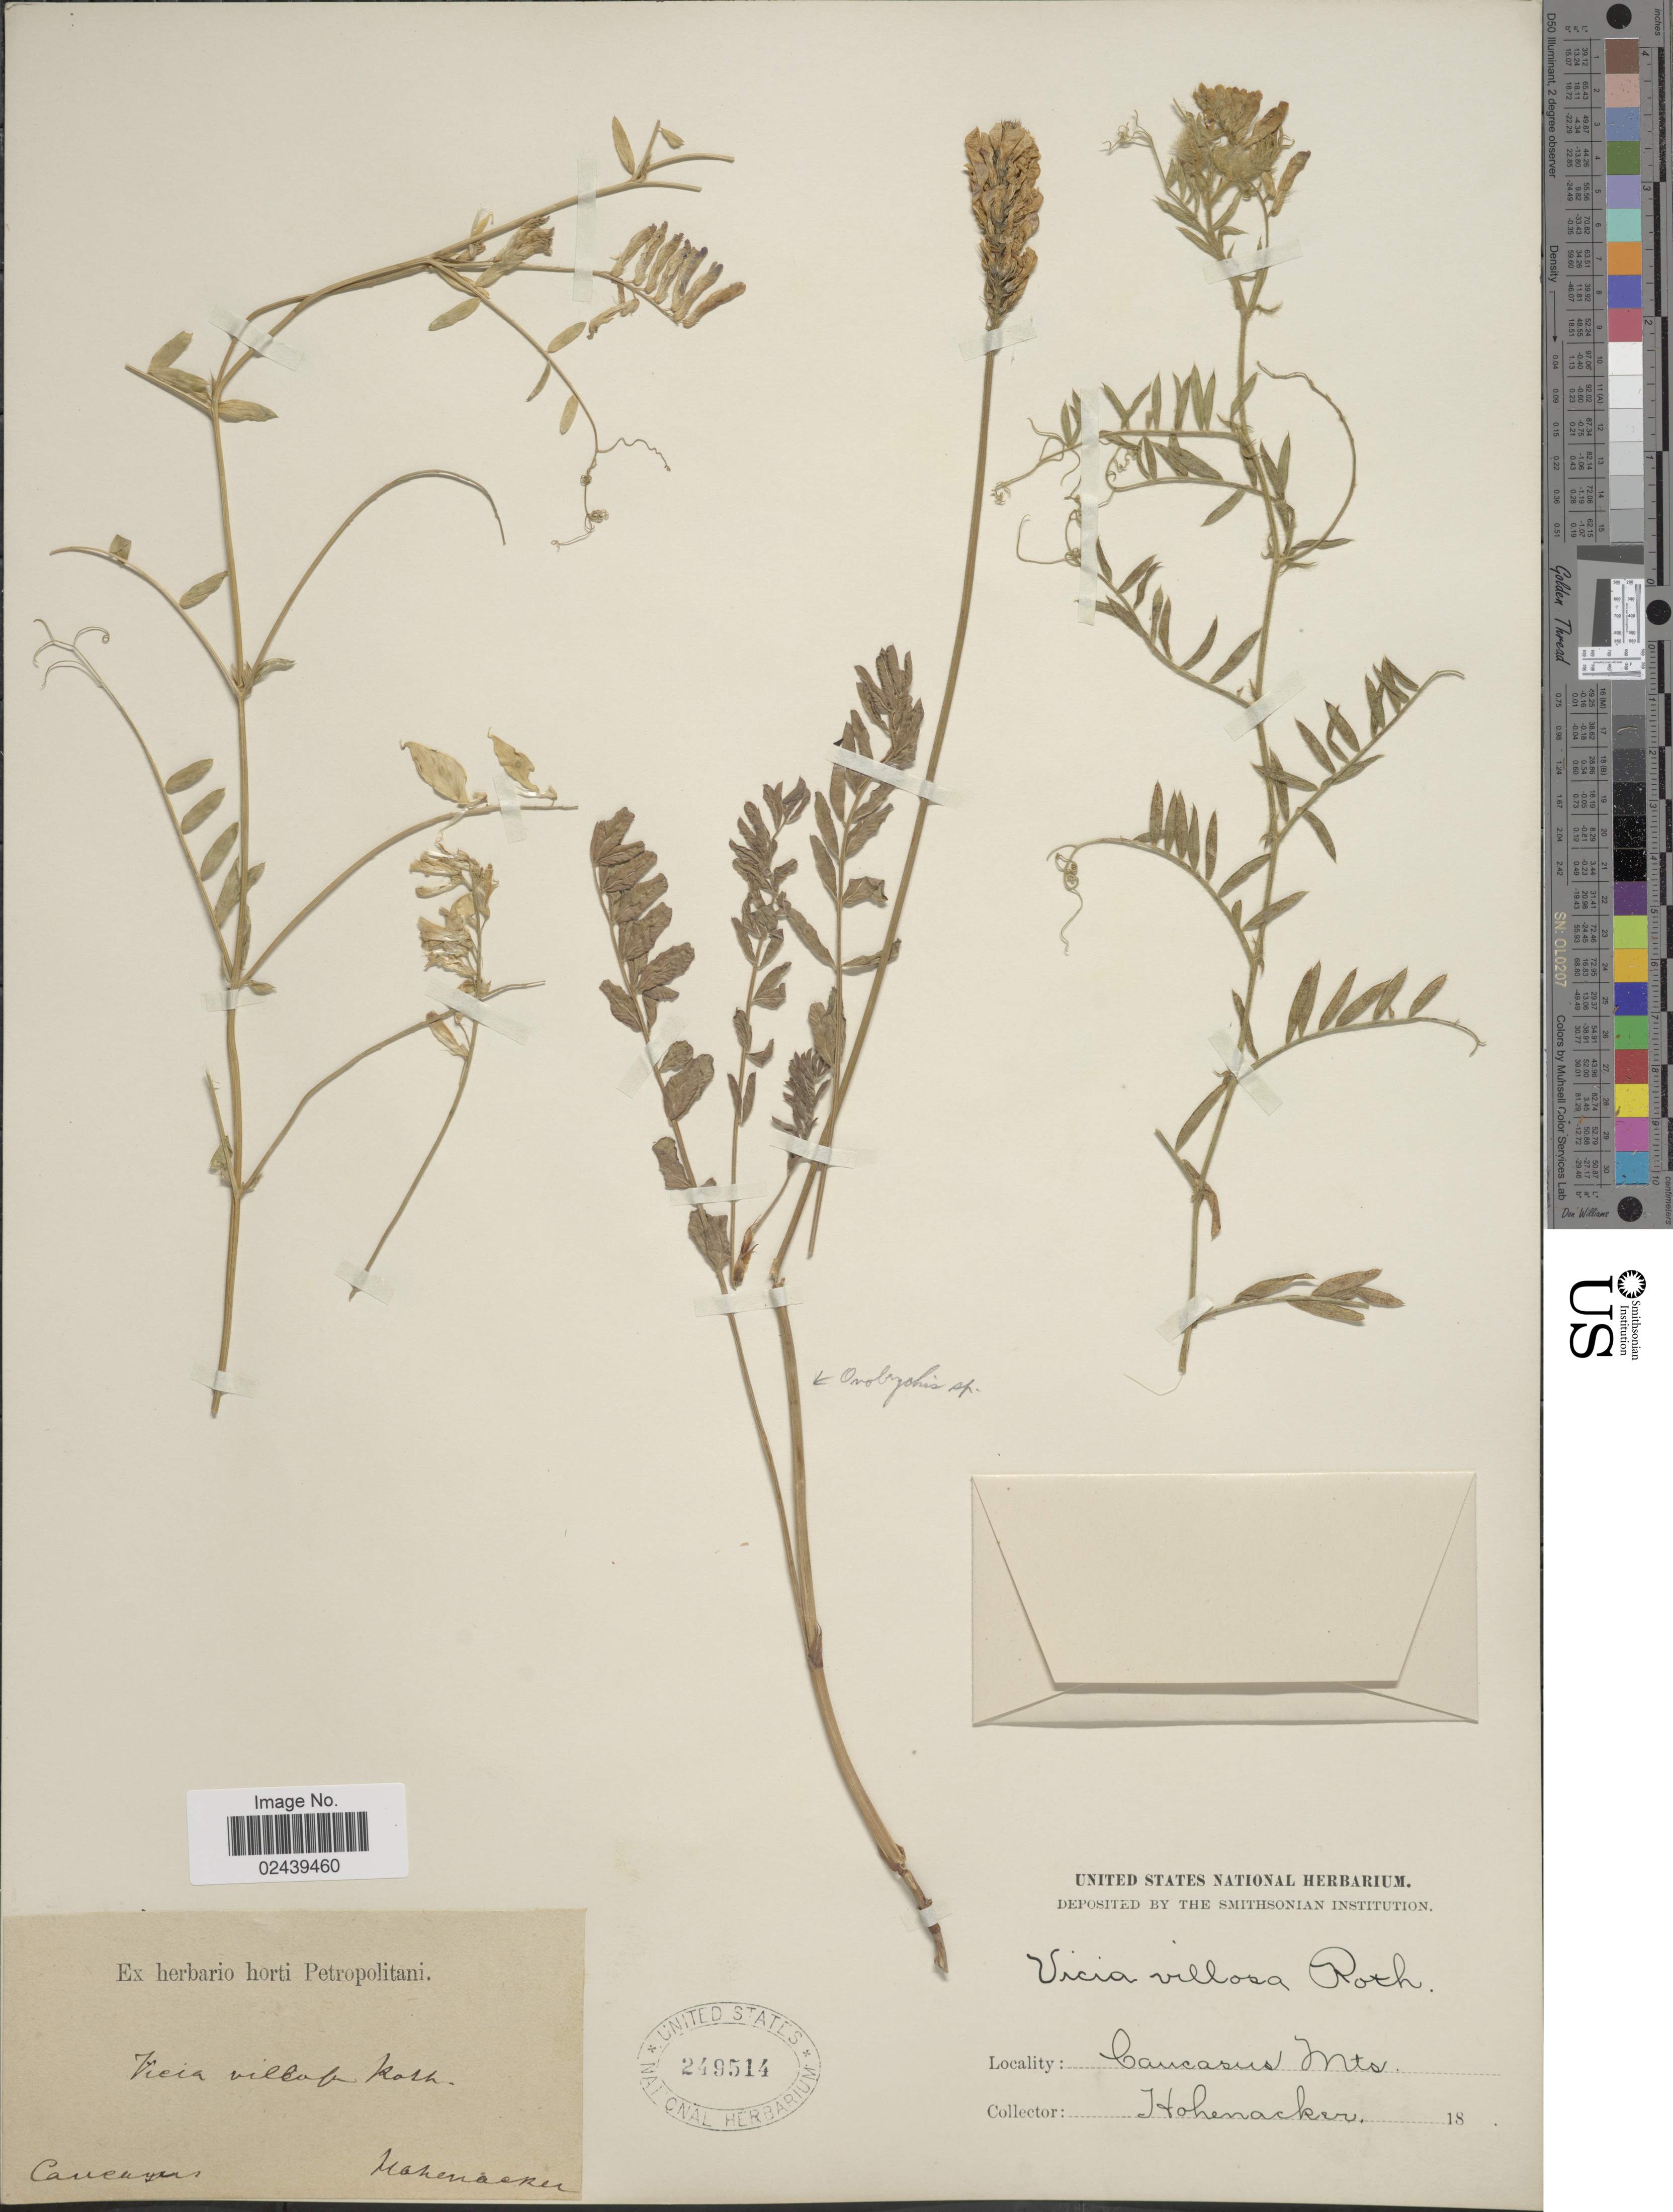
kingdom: Plantae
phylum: Tracheophyta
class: Magnoliopsida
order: Fabales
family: Fabaceae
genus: Vicia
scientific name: Vicia villosa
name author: Roth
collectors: -. Hohenaker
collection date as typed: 18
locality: Caucasus Mts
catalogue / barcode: US 249514